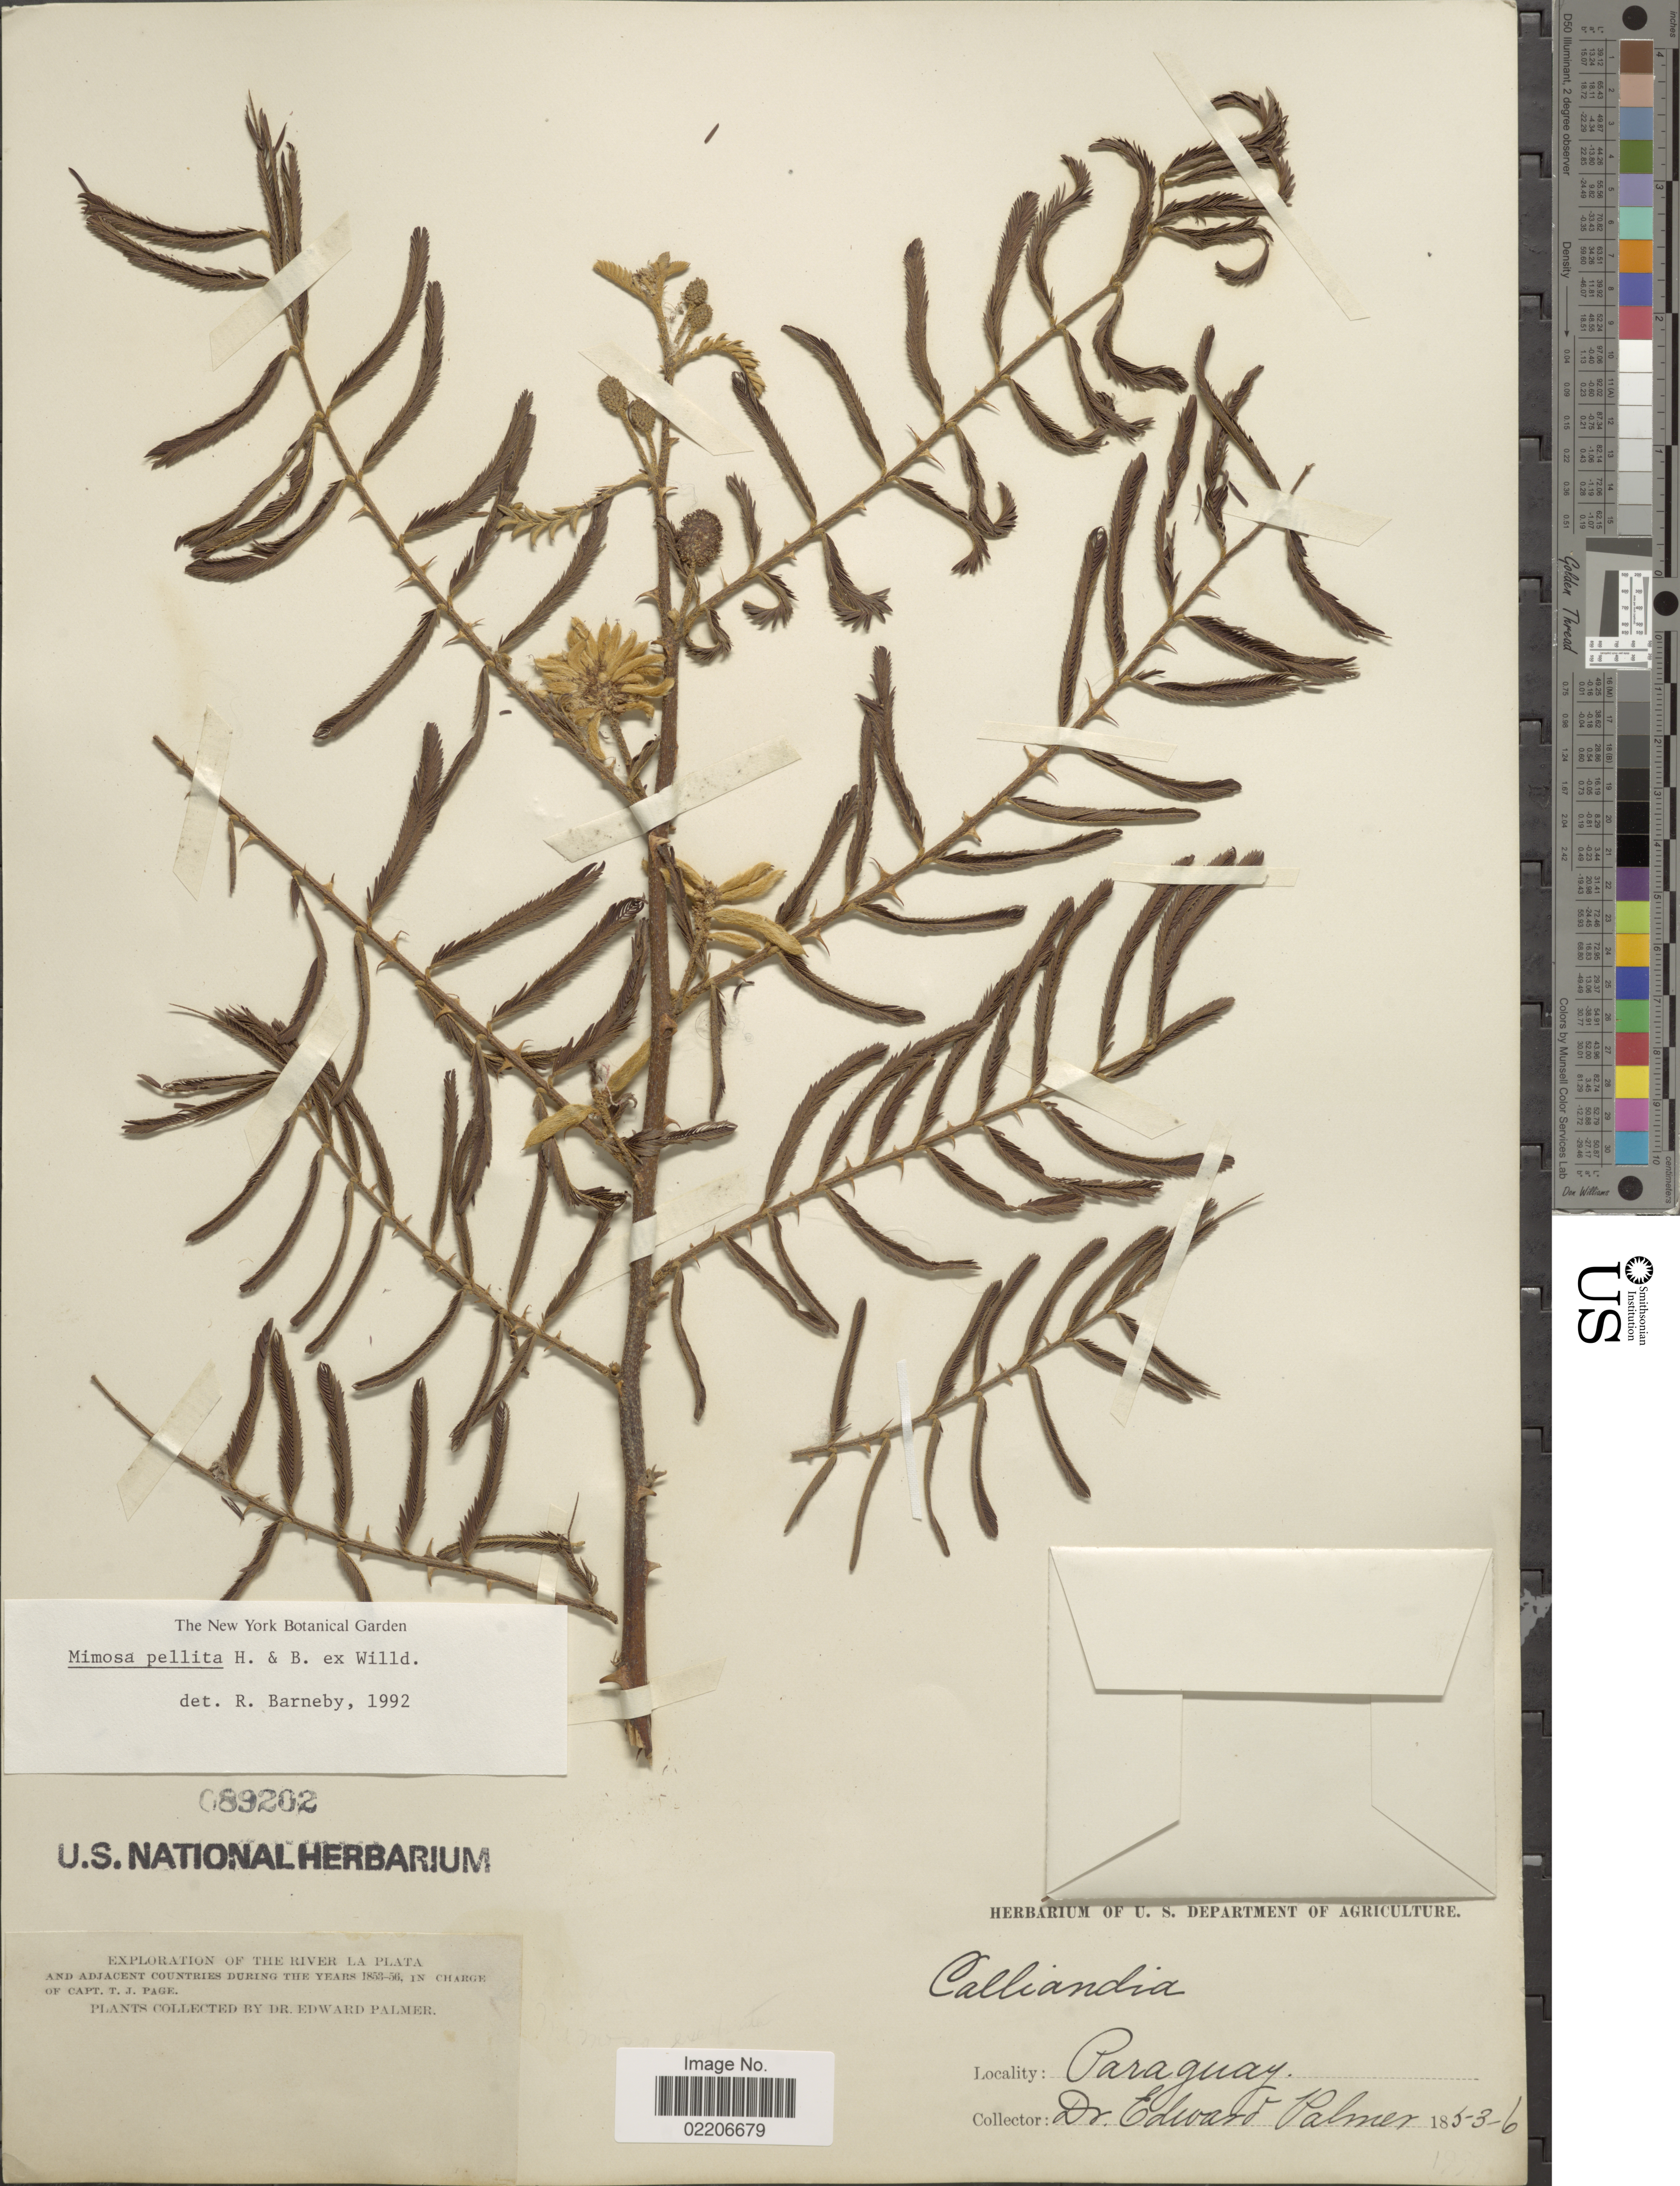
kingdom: Plantae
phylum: Tracheophyta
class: Magnoliopsida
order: Fabales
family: Fabaceae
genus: Mimosa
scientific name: Mimosa pellita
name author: Humb. & Bonpl. ex Willd.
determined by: Barneby, Rupert C., (NY)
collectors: E. Palmer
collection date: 1853/1856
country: Paraguay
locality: River La Plata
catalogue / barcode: US 89202